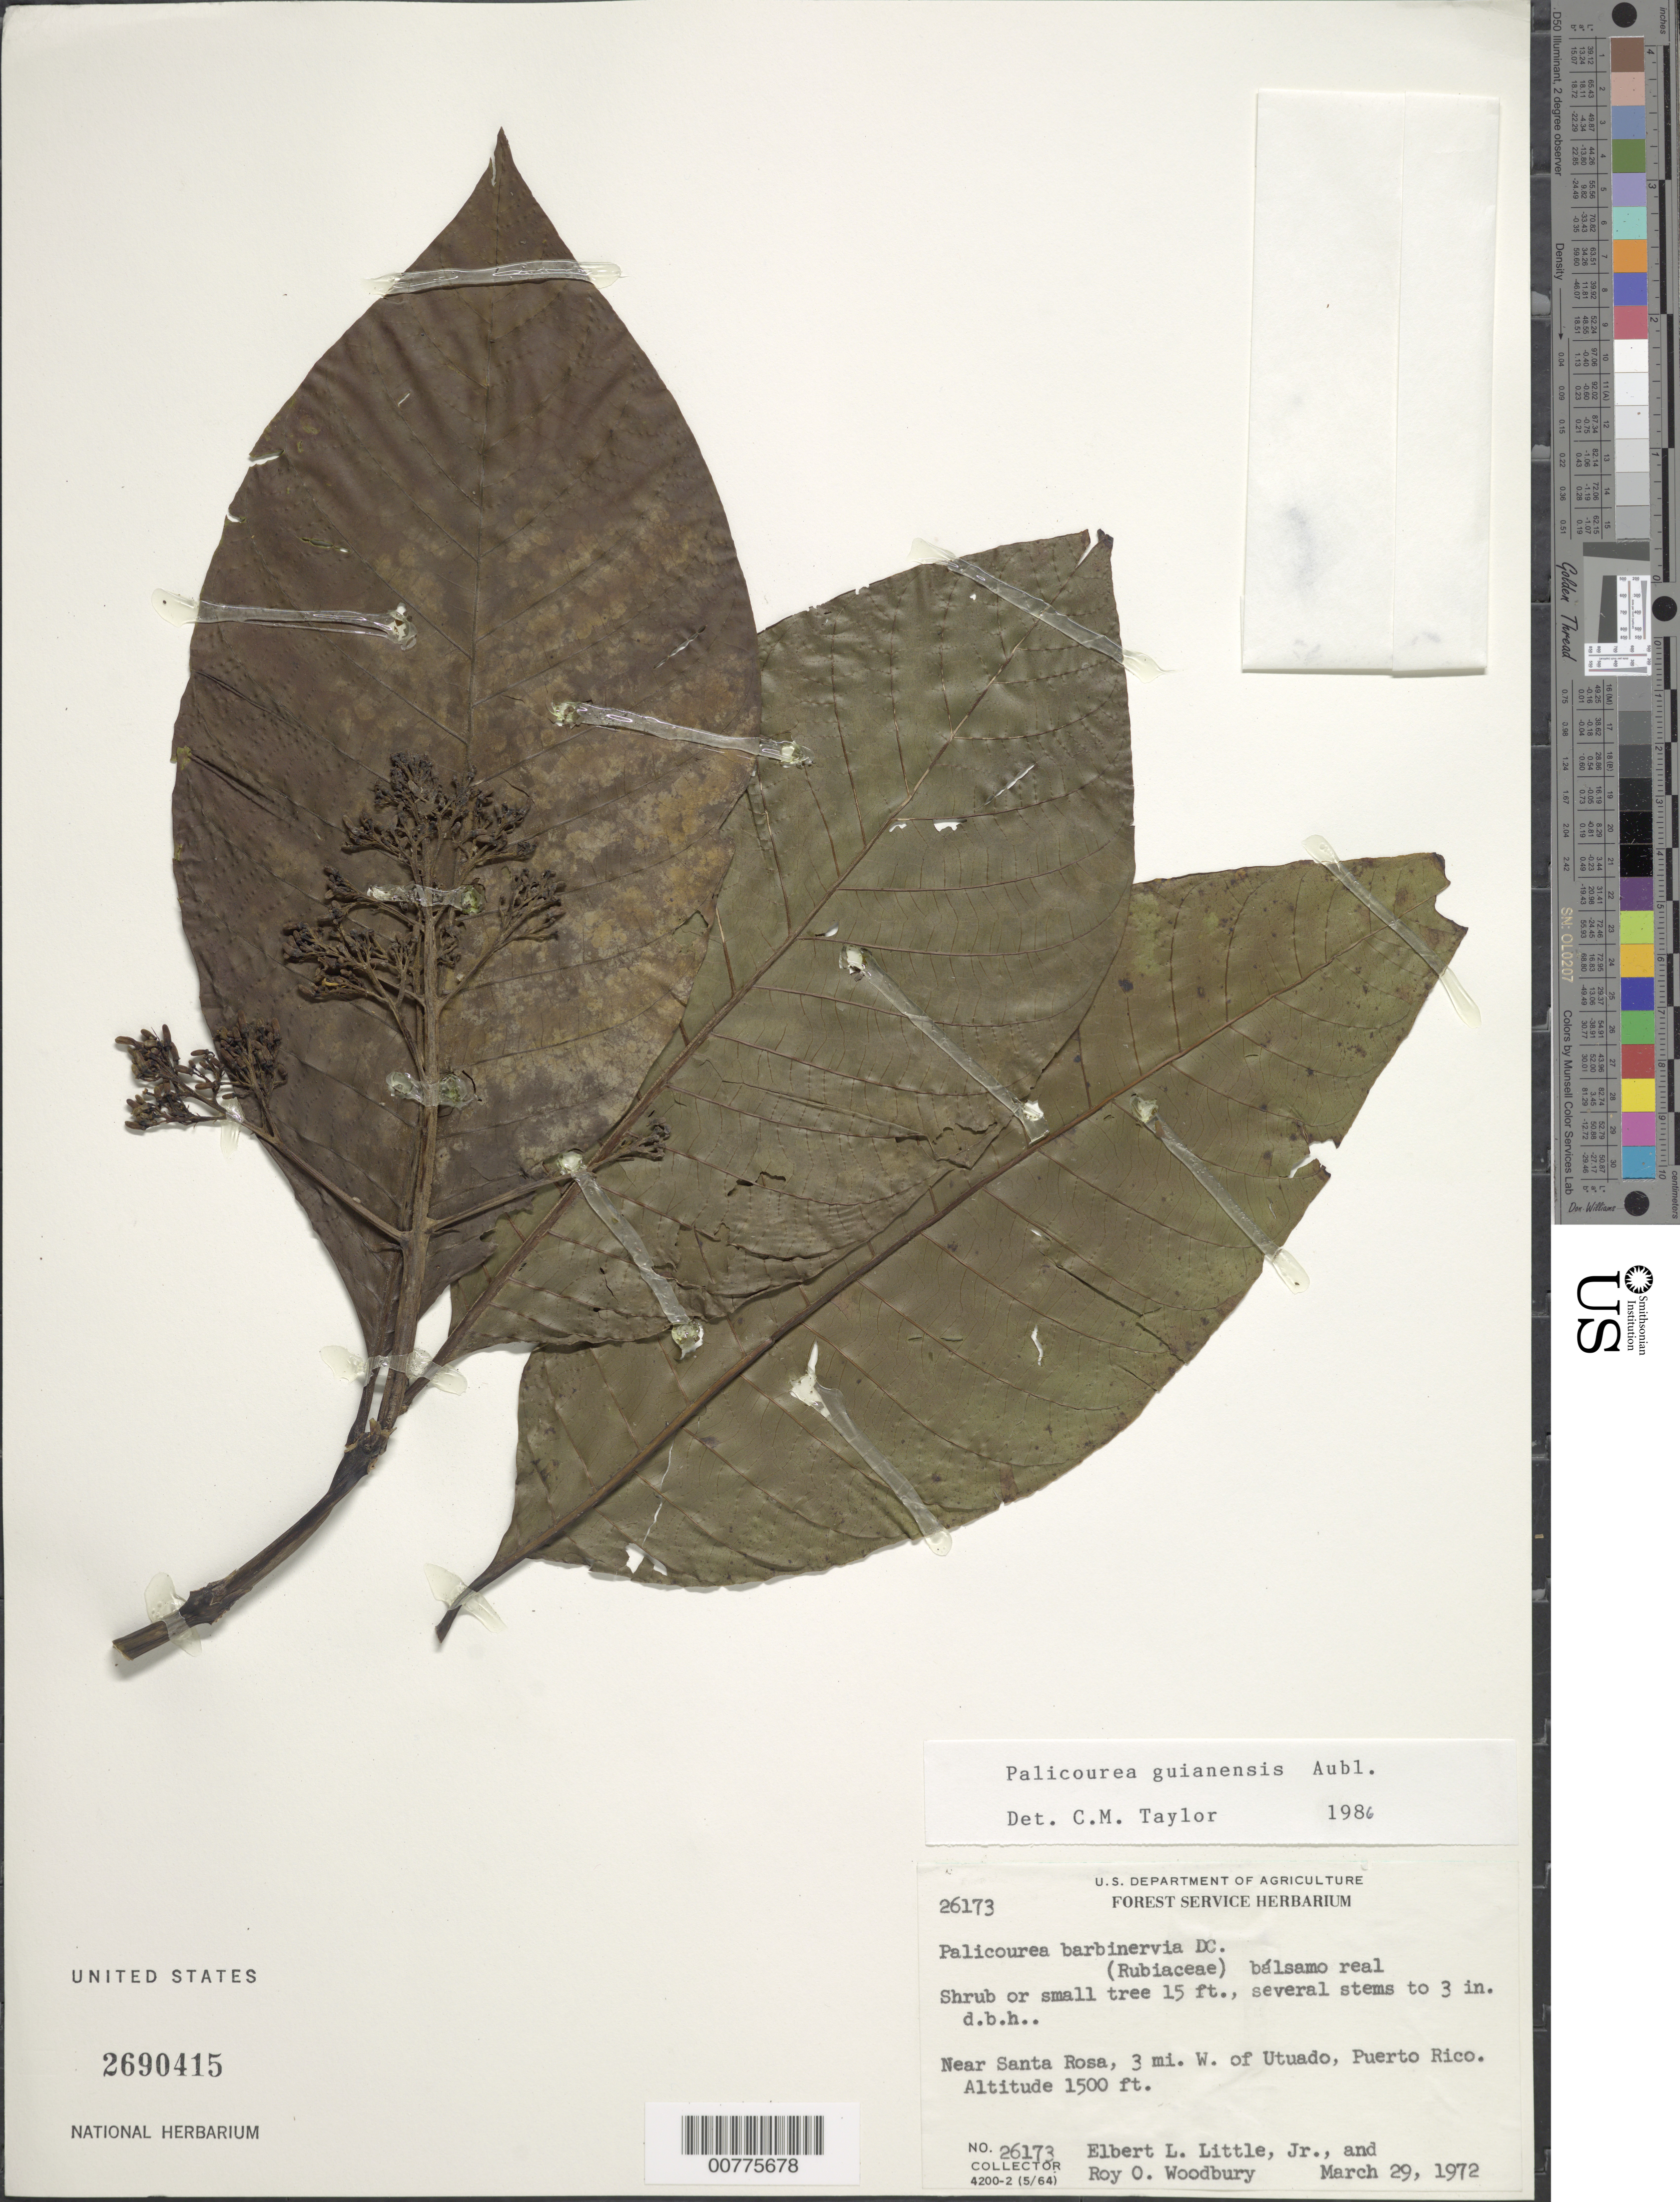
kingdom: Plantae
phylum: Tracheophyta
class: Magnoliopsida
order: Gentianales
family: Rubiaceae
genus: Palicourea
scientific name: Palicourea guianensis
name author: Aubl.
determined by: Taylor, Charlotte M.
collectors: E. L. Little & R. O. Woodbury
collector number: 26173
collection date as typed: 29 Mar 1972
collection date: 1972-03-29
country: Puerto Rico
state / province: Utuado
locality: Near Santa Rosa, 3 mi W of Utuado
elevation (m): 457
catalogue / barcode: US 2690415